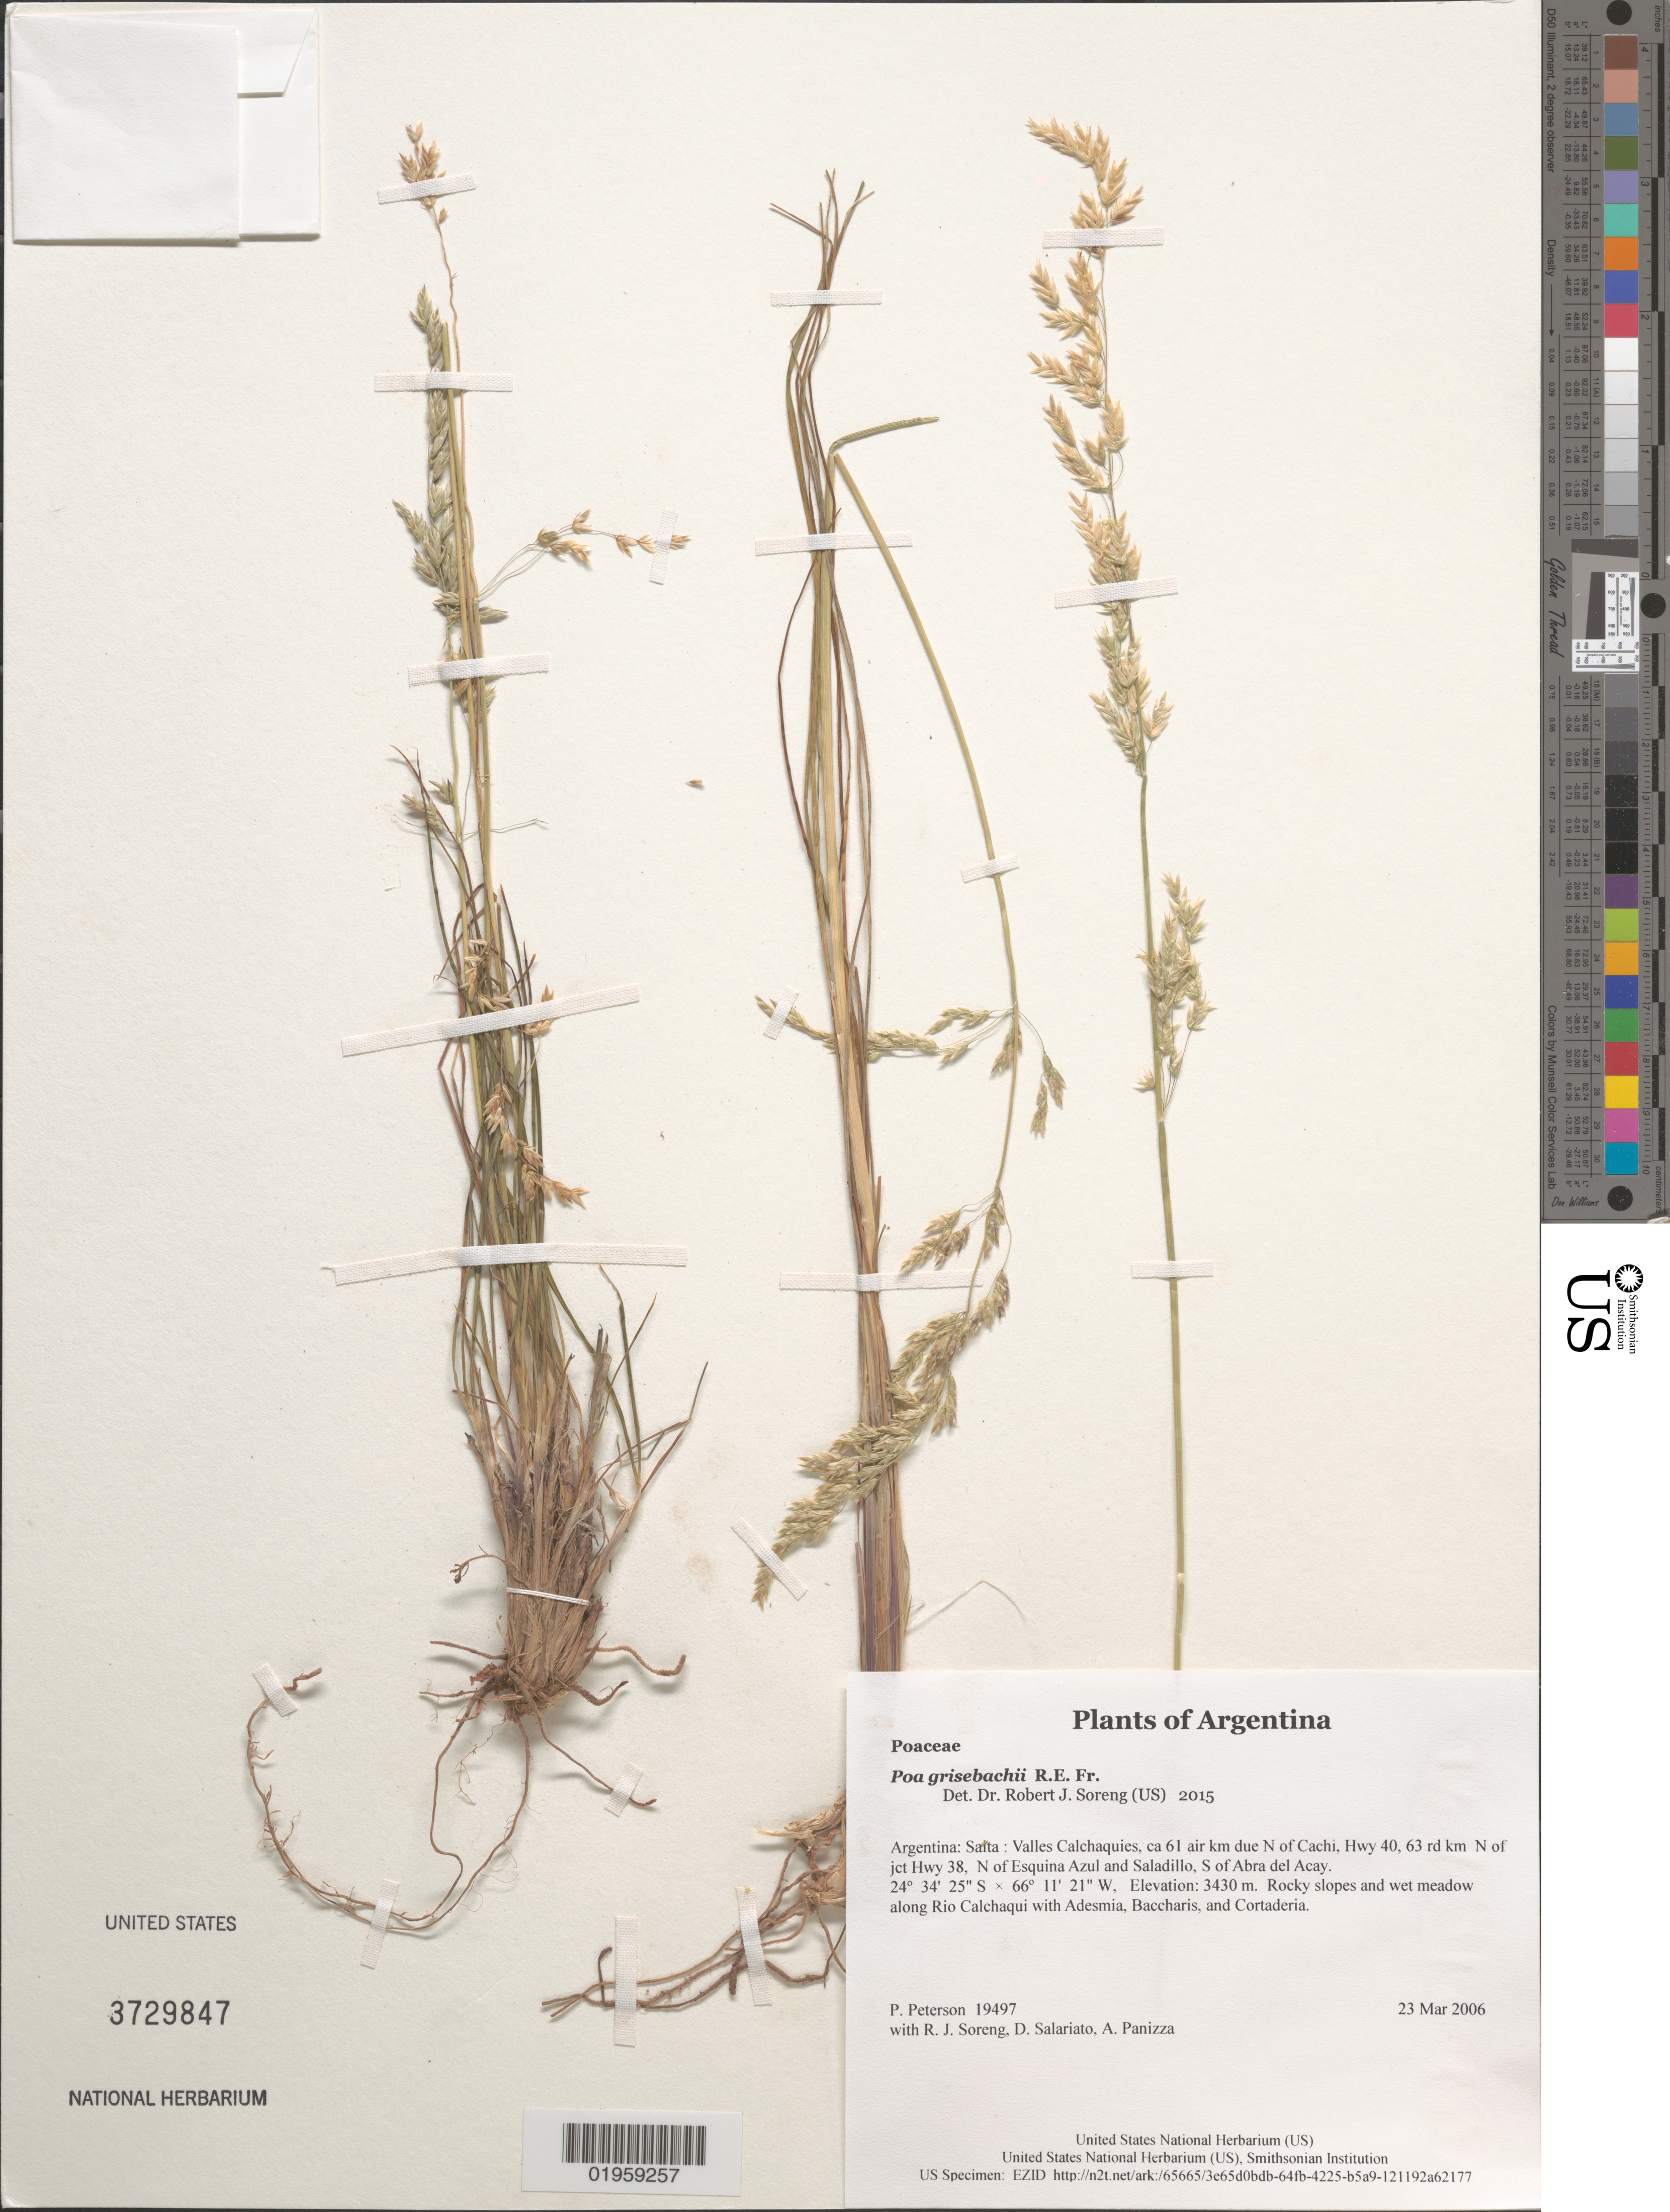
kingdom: Plantae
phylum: Tracheophyta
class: Liliopsida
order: Poales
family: Poaceae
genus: Poa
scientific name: Poa grisebachii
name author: R.E. Fr.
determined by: Soreng, Robert J., Research Associate (BOT), Smithsonian Institution - National Museum of Natural History (UNITED STATES)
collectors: P. M. Peterson, R. J. Soreng, D. Salariato & A. Panizza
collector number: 19497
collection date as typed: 23 Mar 2006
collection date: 2006-03-23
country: Argentina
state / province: Salta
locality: Valles Calchaquies, ca 61 air km due N of Cachi, Hwy 40, 63 rd km N of jct Hwy 38, N of Esquina Azul and Saladillo, S of Abra del Acay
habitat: Rocky slopes and wet meadow along Rio Calchaqui with Adesmia, Baccharis, and Cortaderia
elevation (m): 3430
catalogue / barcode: US 3729847